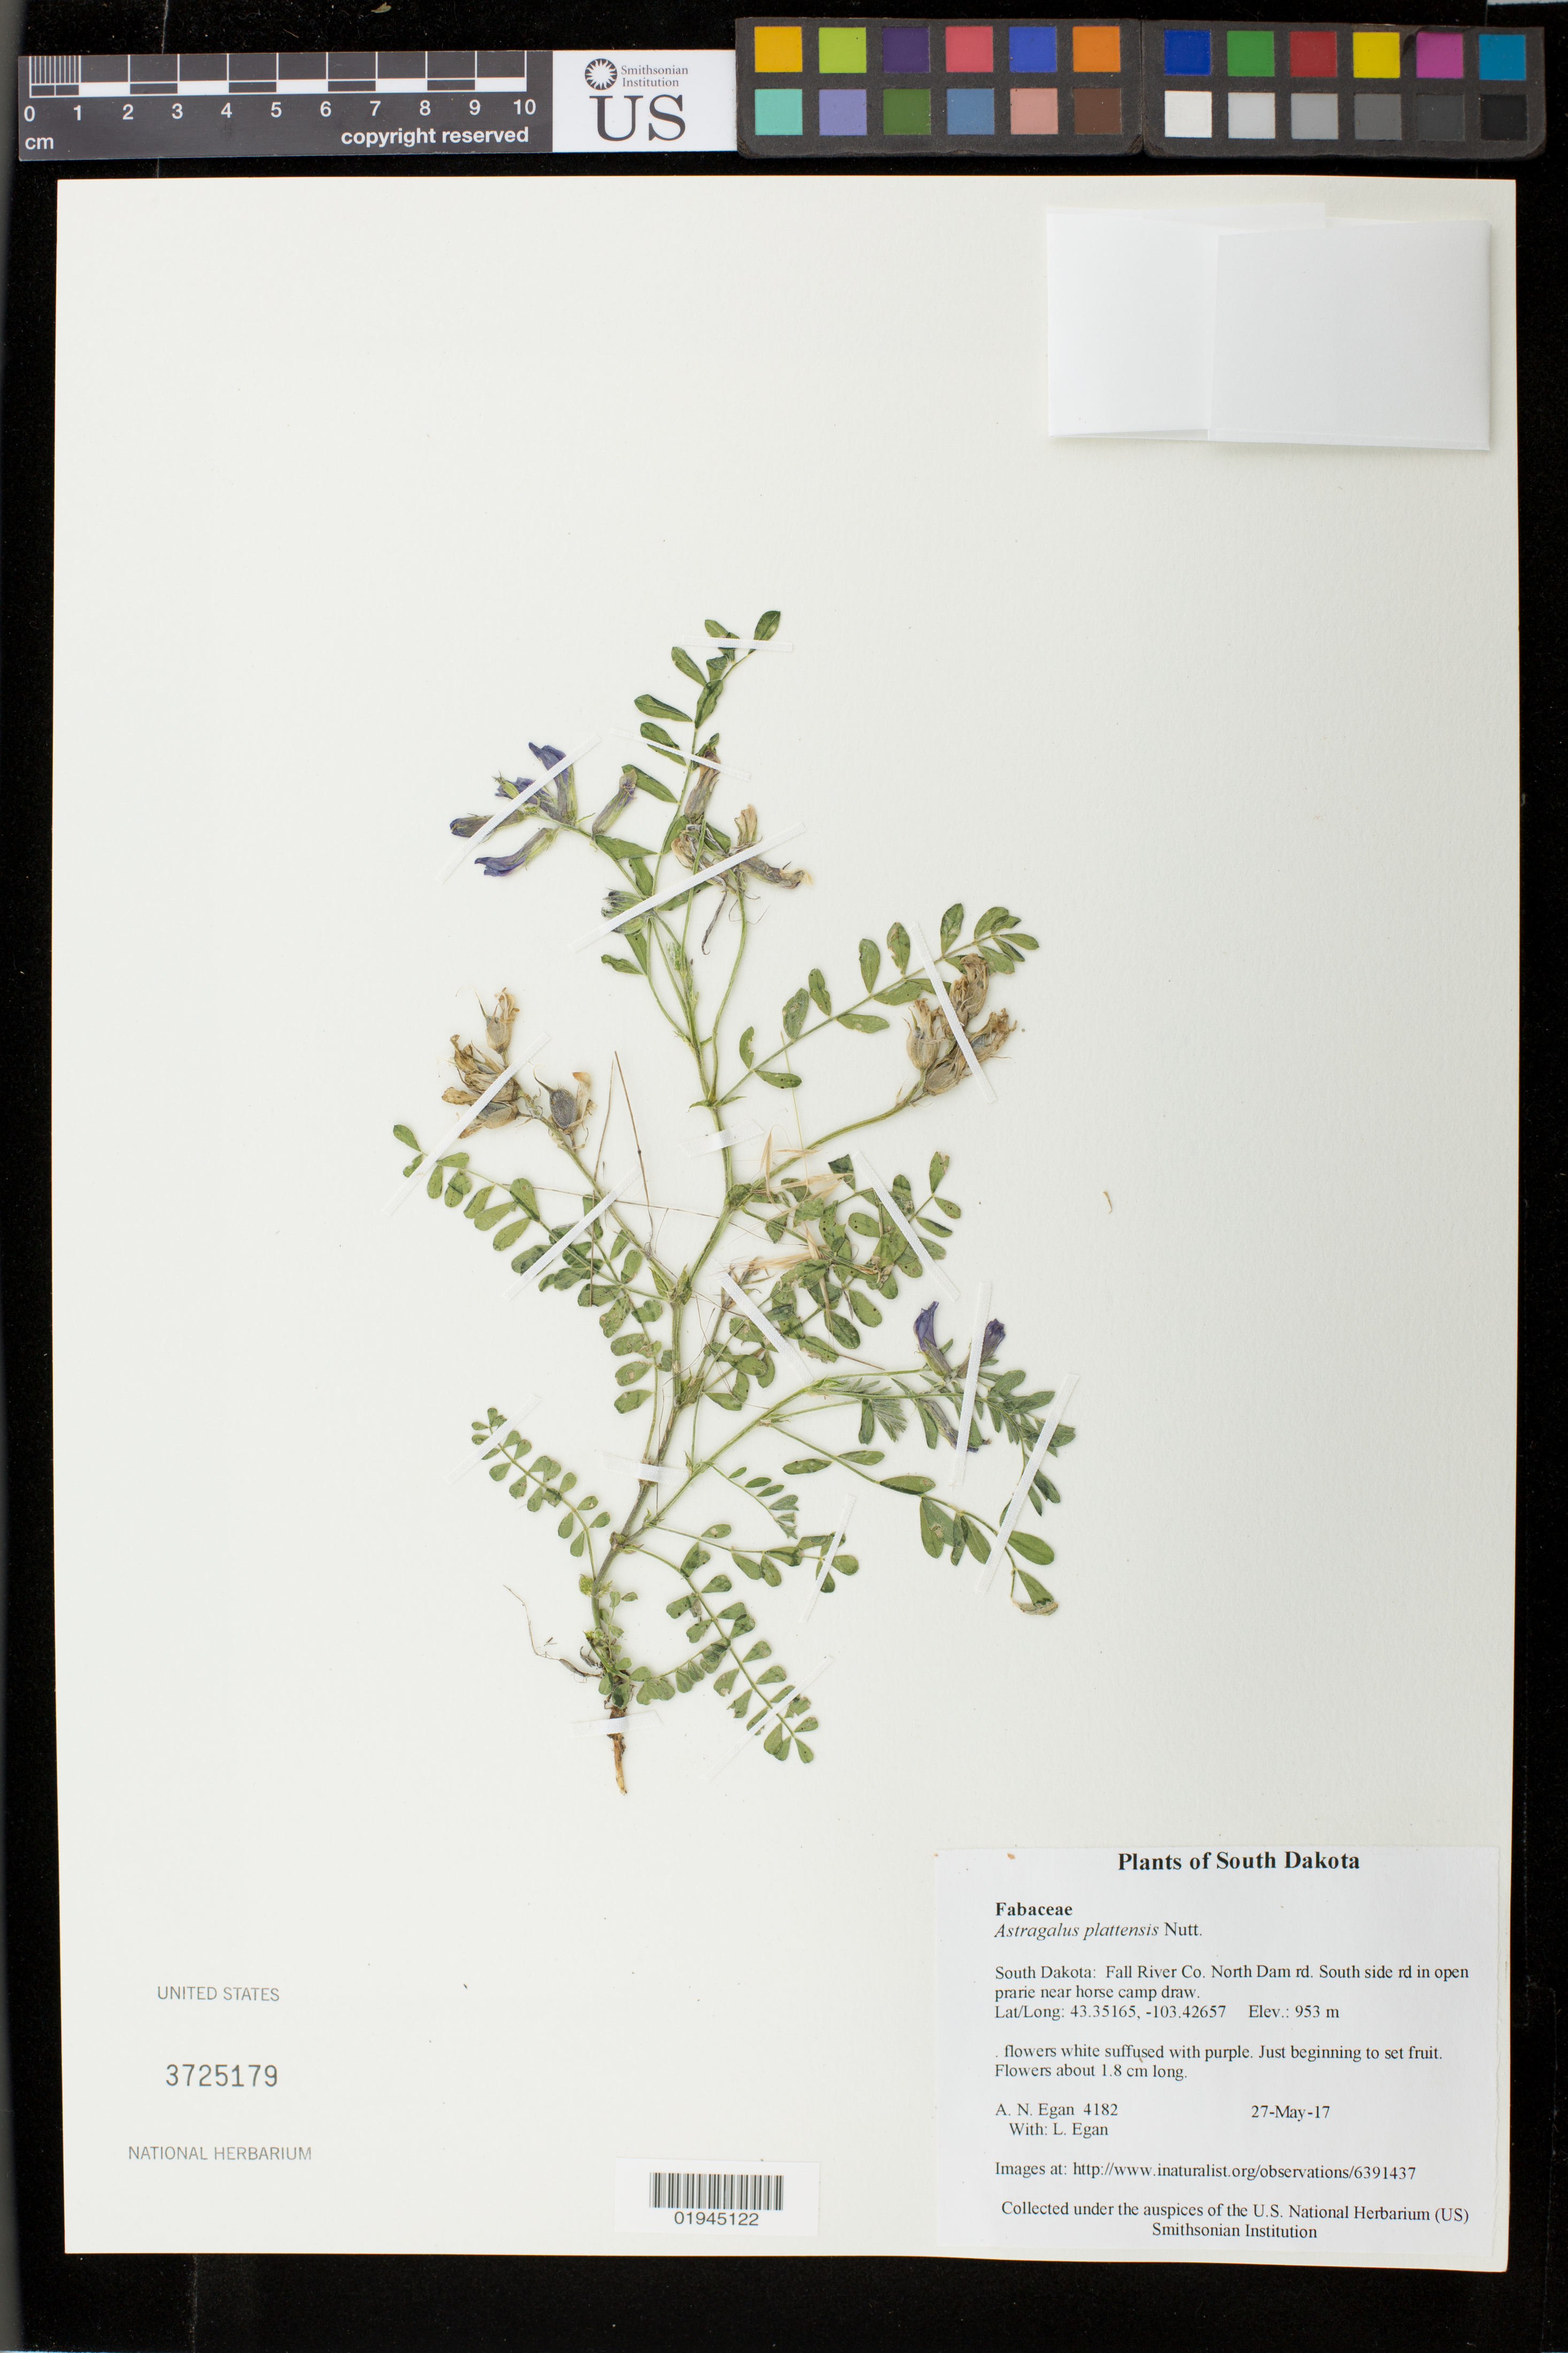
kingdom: Plantae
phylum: Tracheophyta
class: Magnoliopsida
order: Fabales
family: Fabaceae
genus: Astragalus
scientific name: Astragalus plattensis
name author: Nutt. ex Torr. & A. Gray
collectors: A. N. Egan & L. Egan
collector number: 4182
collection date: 2017-05-27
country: United States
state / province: South Dakota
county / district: Fall River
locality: North Dam rd. South side rd in open prairie near horse camp draw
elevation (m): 953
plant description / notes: http://www.inaturalist.org/observations/6391437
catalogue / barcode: US 3725179